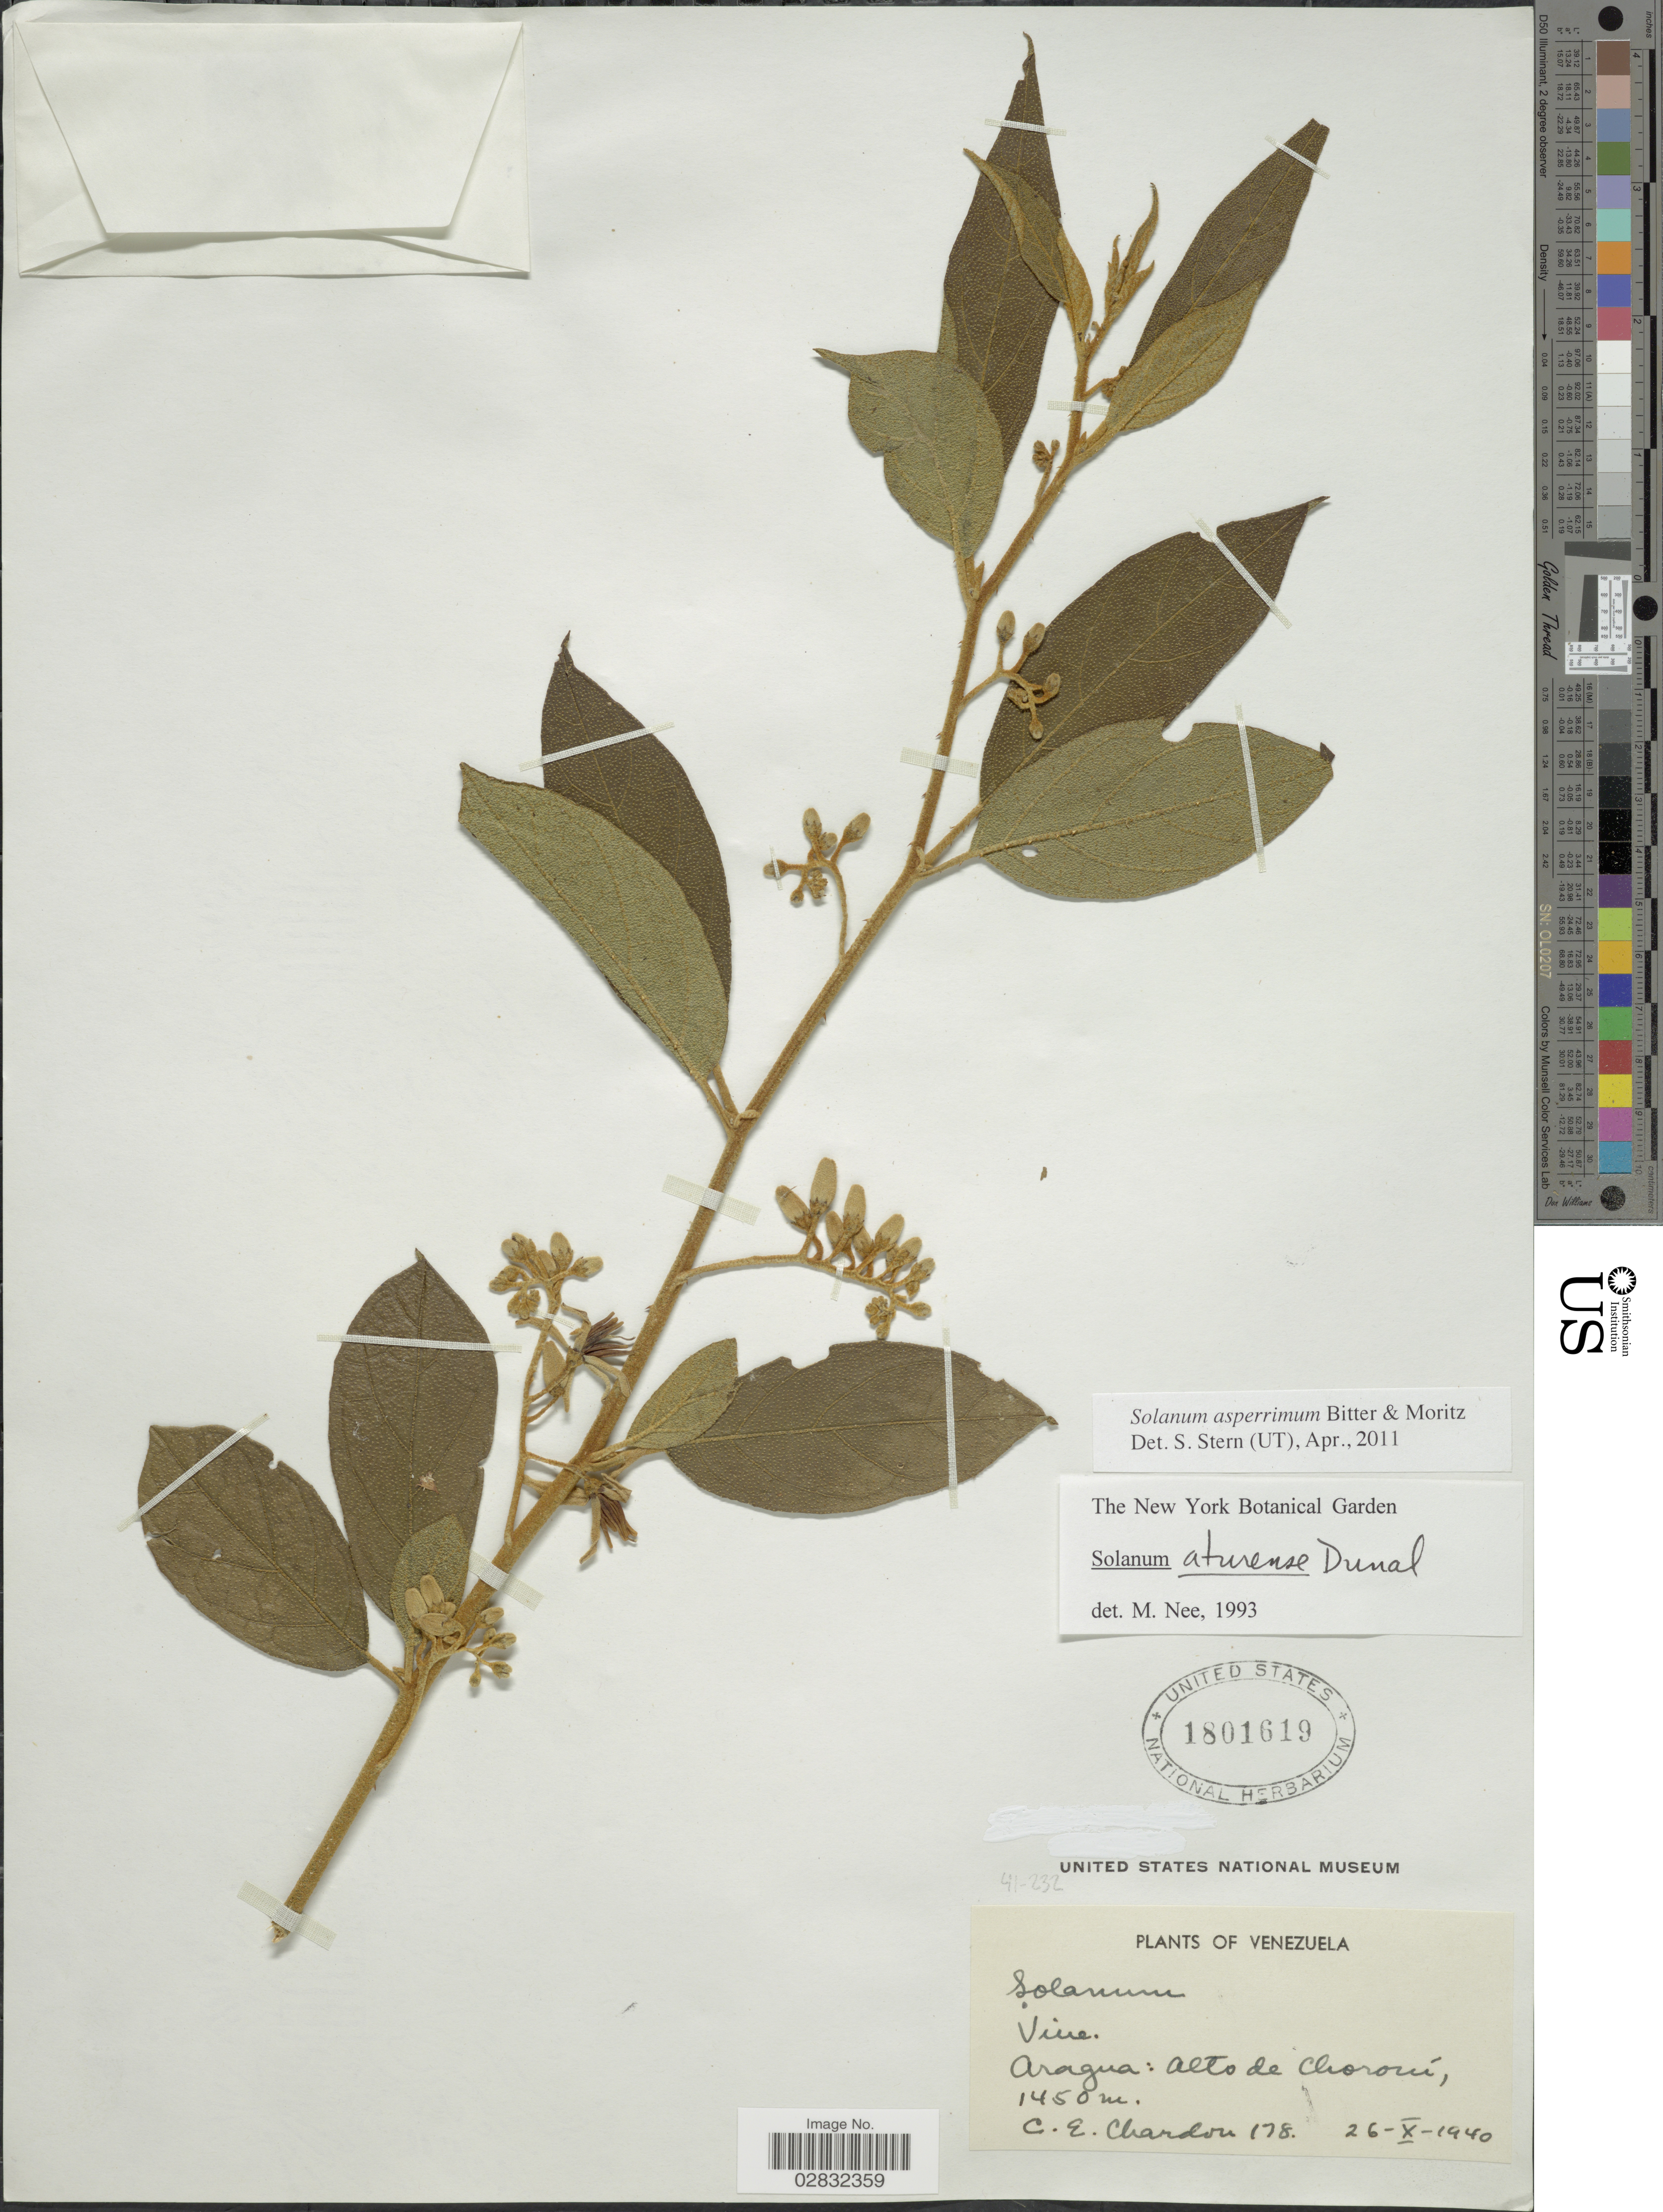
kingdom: Plantae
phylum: Tracheophyta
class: Magnoliopsida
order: Solanales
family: Solanaceae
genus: Solanum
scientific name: Solanum asperrimum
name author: Bitter & Moritz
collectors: C. E. Chardón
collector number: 178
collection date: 1940-10-26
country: Venezuela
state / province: Aragua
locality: Aragua: Alto de Choroní.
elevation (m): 1450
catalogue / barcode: US 1801619